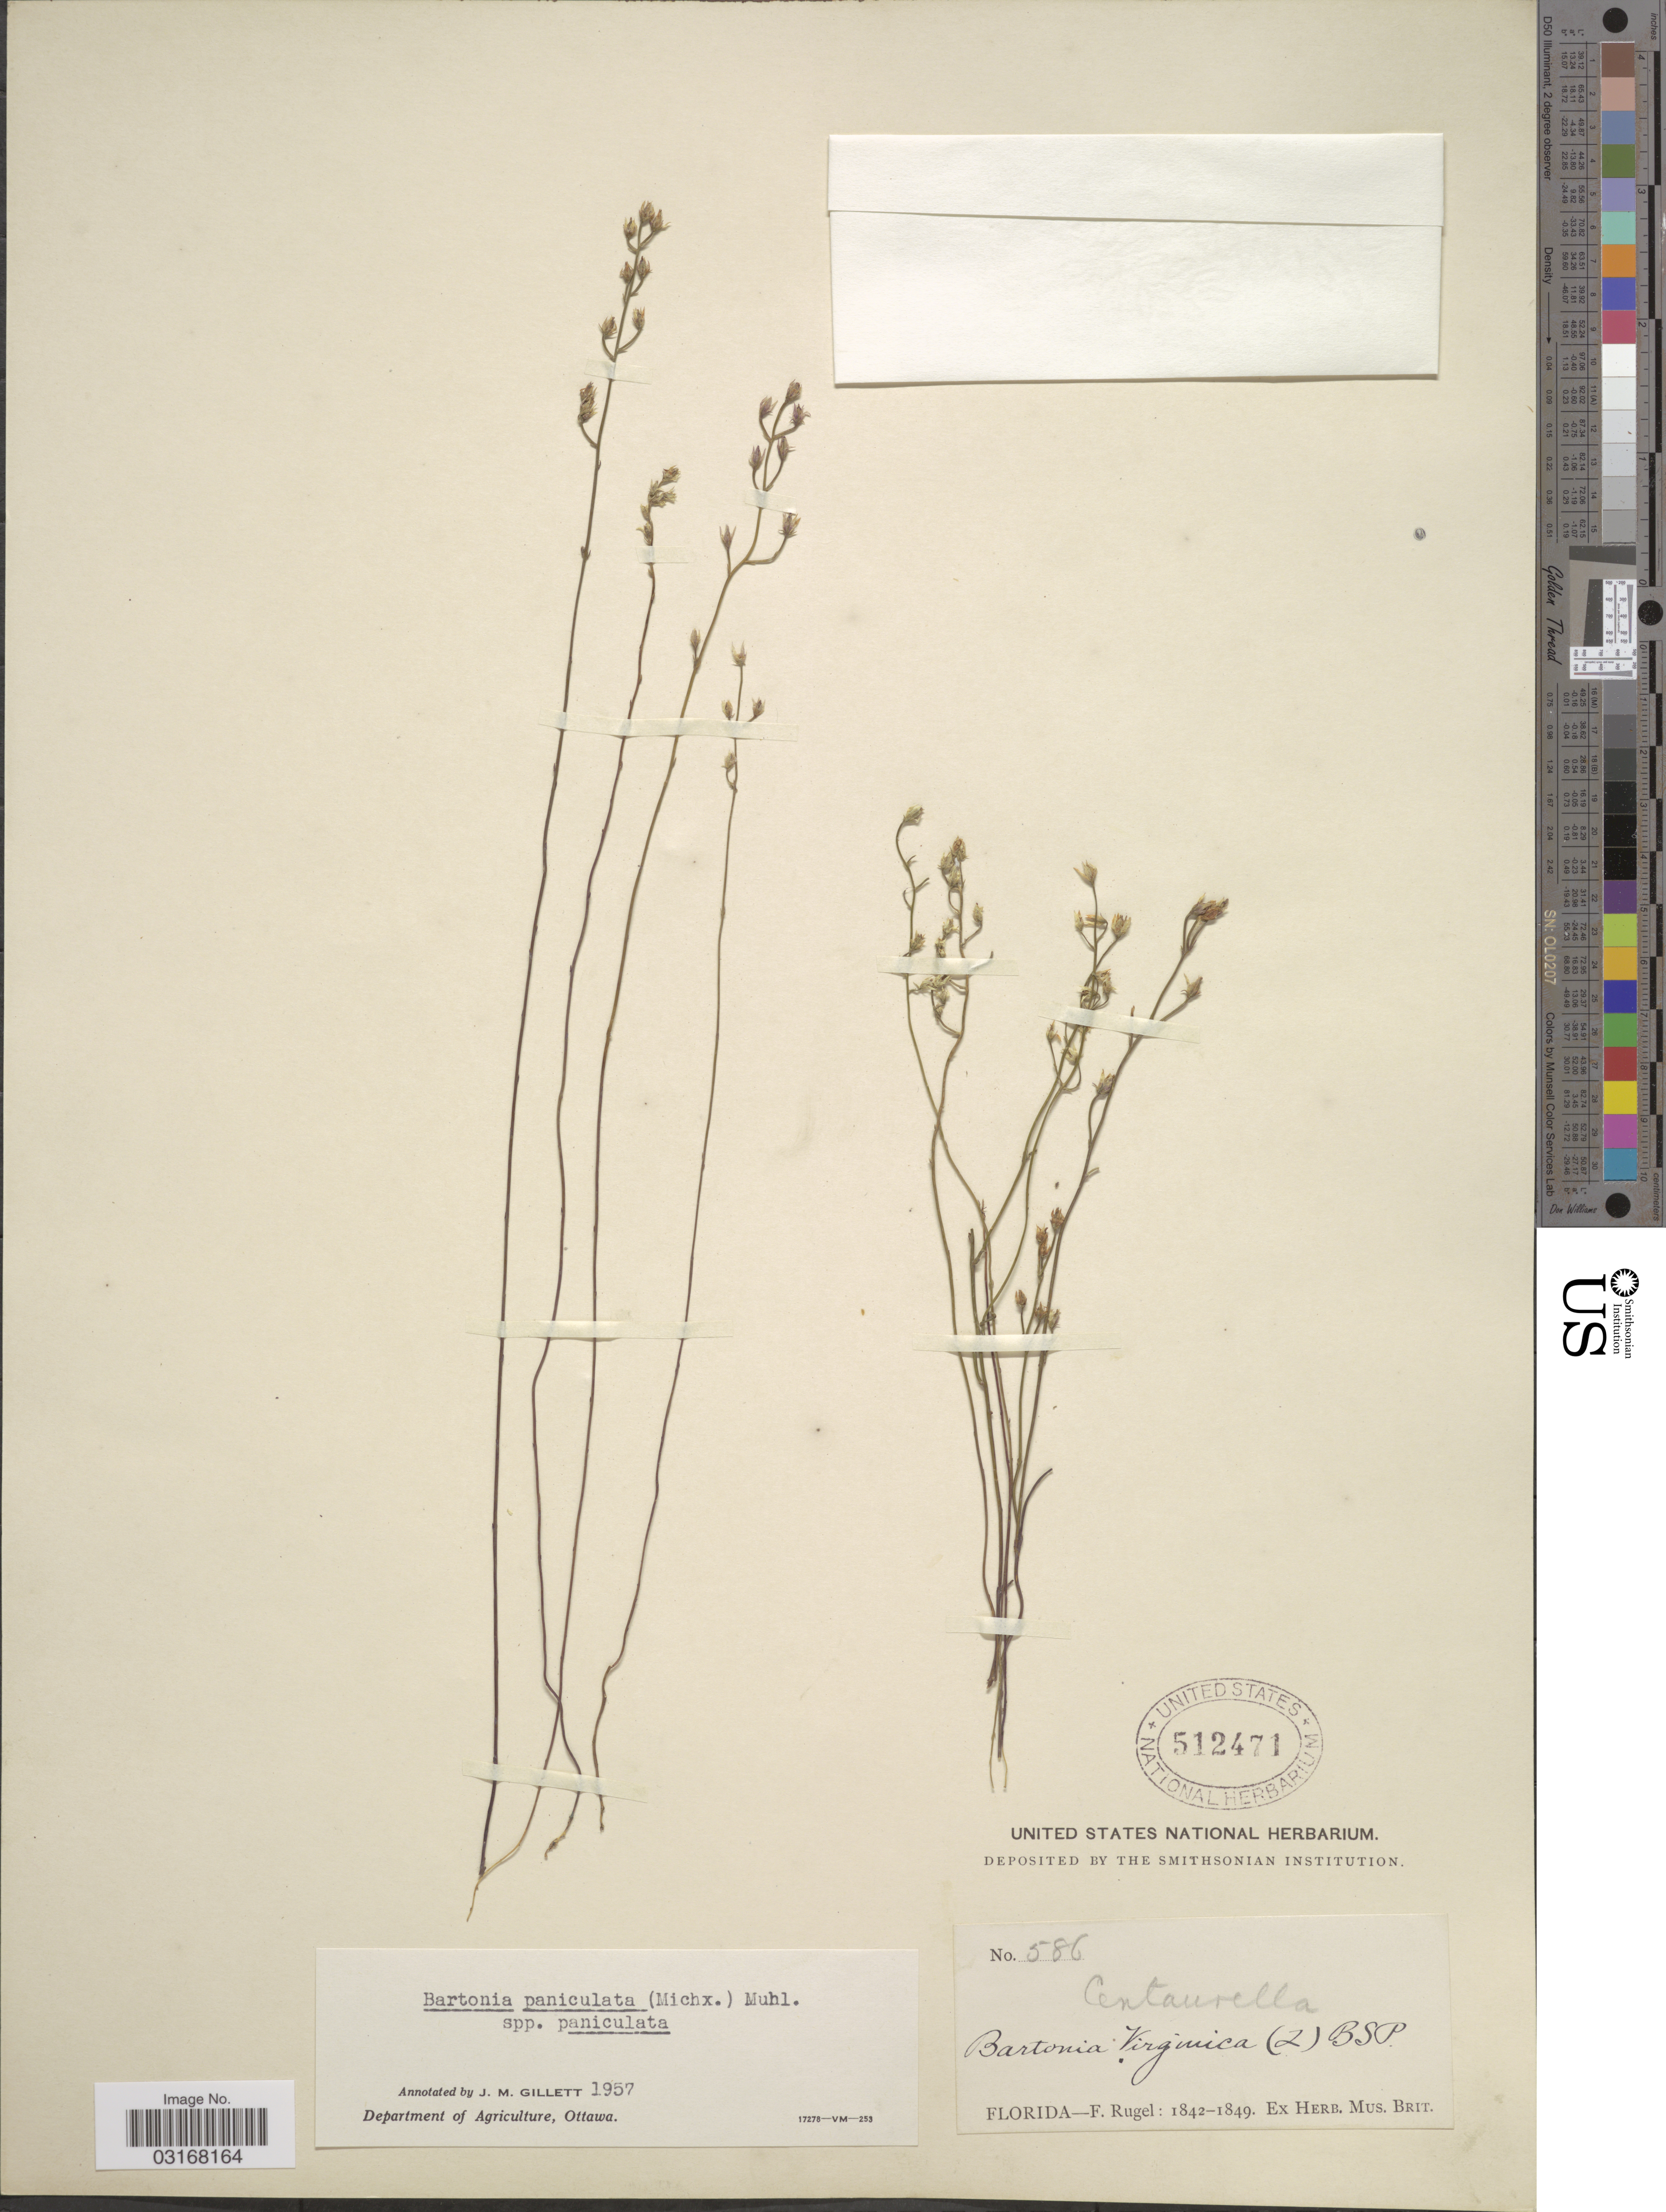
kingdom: Plantae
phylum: Tracheophyta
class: Magnoliopsida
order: Gentianales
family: Gentianaceae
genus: Bartonia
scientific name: Bartonia paniculata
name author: (Michx.) Muhl.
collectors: F. Rugel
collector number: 586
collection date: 1842/1849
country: United States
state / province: Florida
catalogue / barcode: US 512471